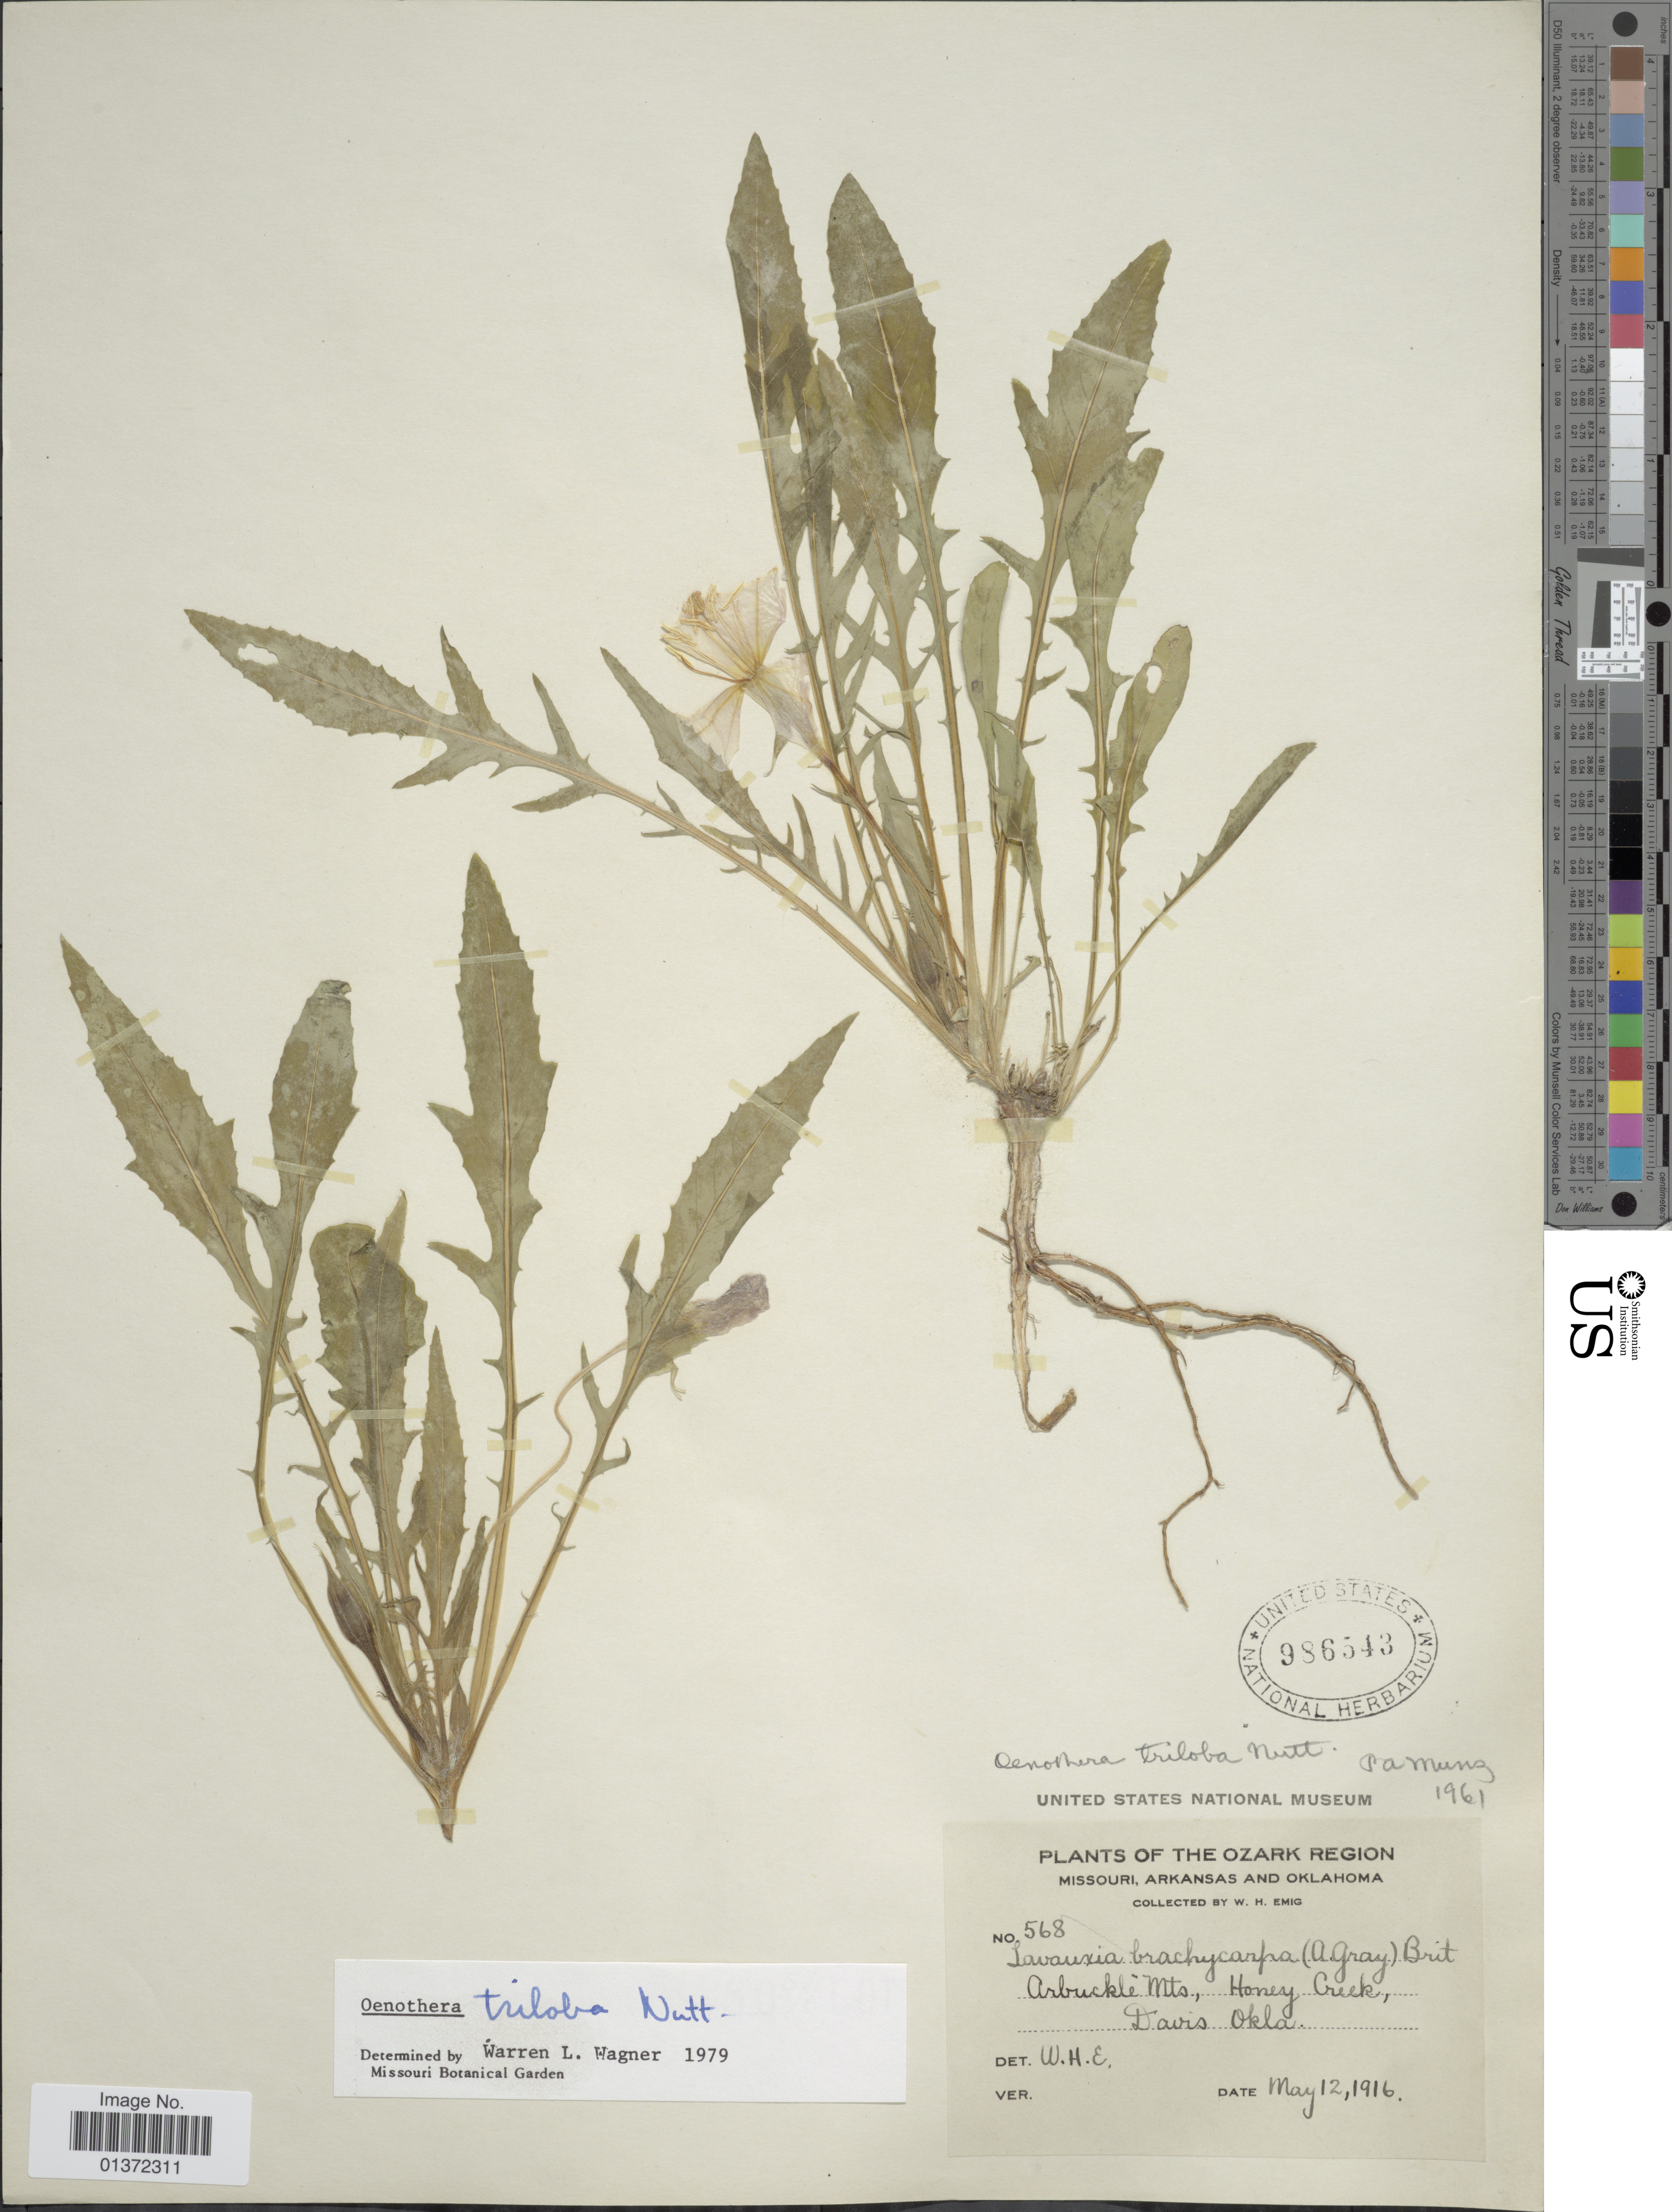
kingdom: Plantae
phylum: Tracheophyta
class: Magnoliopsida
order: Myrtales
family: Onagraceae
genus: Oenothera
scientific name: Oenothera triloba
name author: Nutt.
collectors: W. H. Emig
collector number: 568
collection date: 1916-05-12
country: United States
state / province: Oklahoma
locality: Arbuckle Mts, Honey Creek, Davis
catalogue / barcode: US 986543